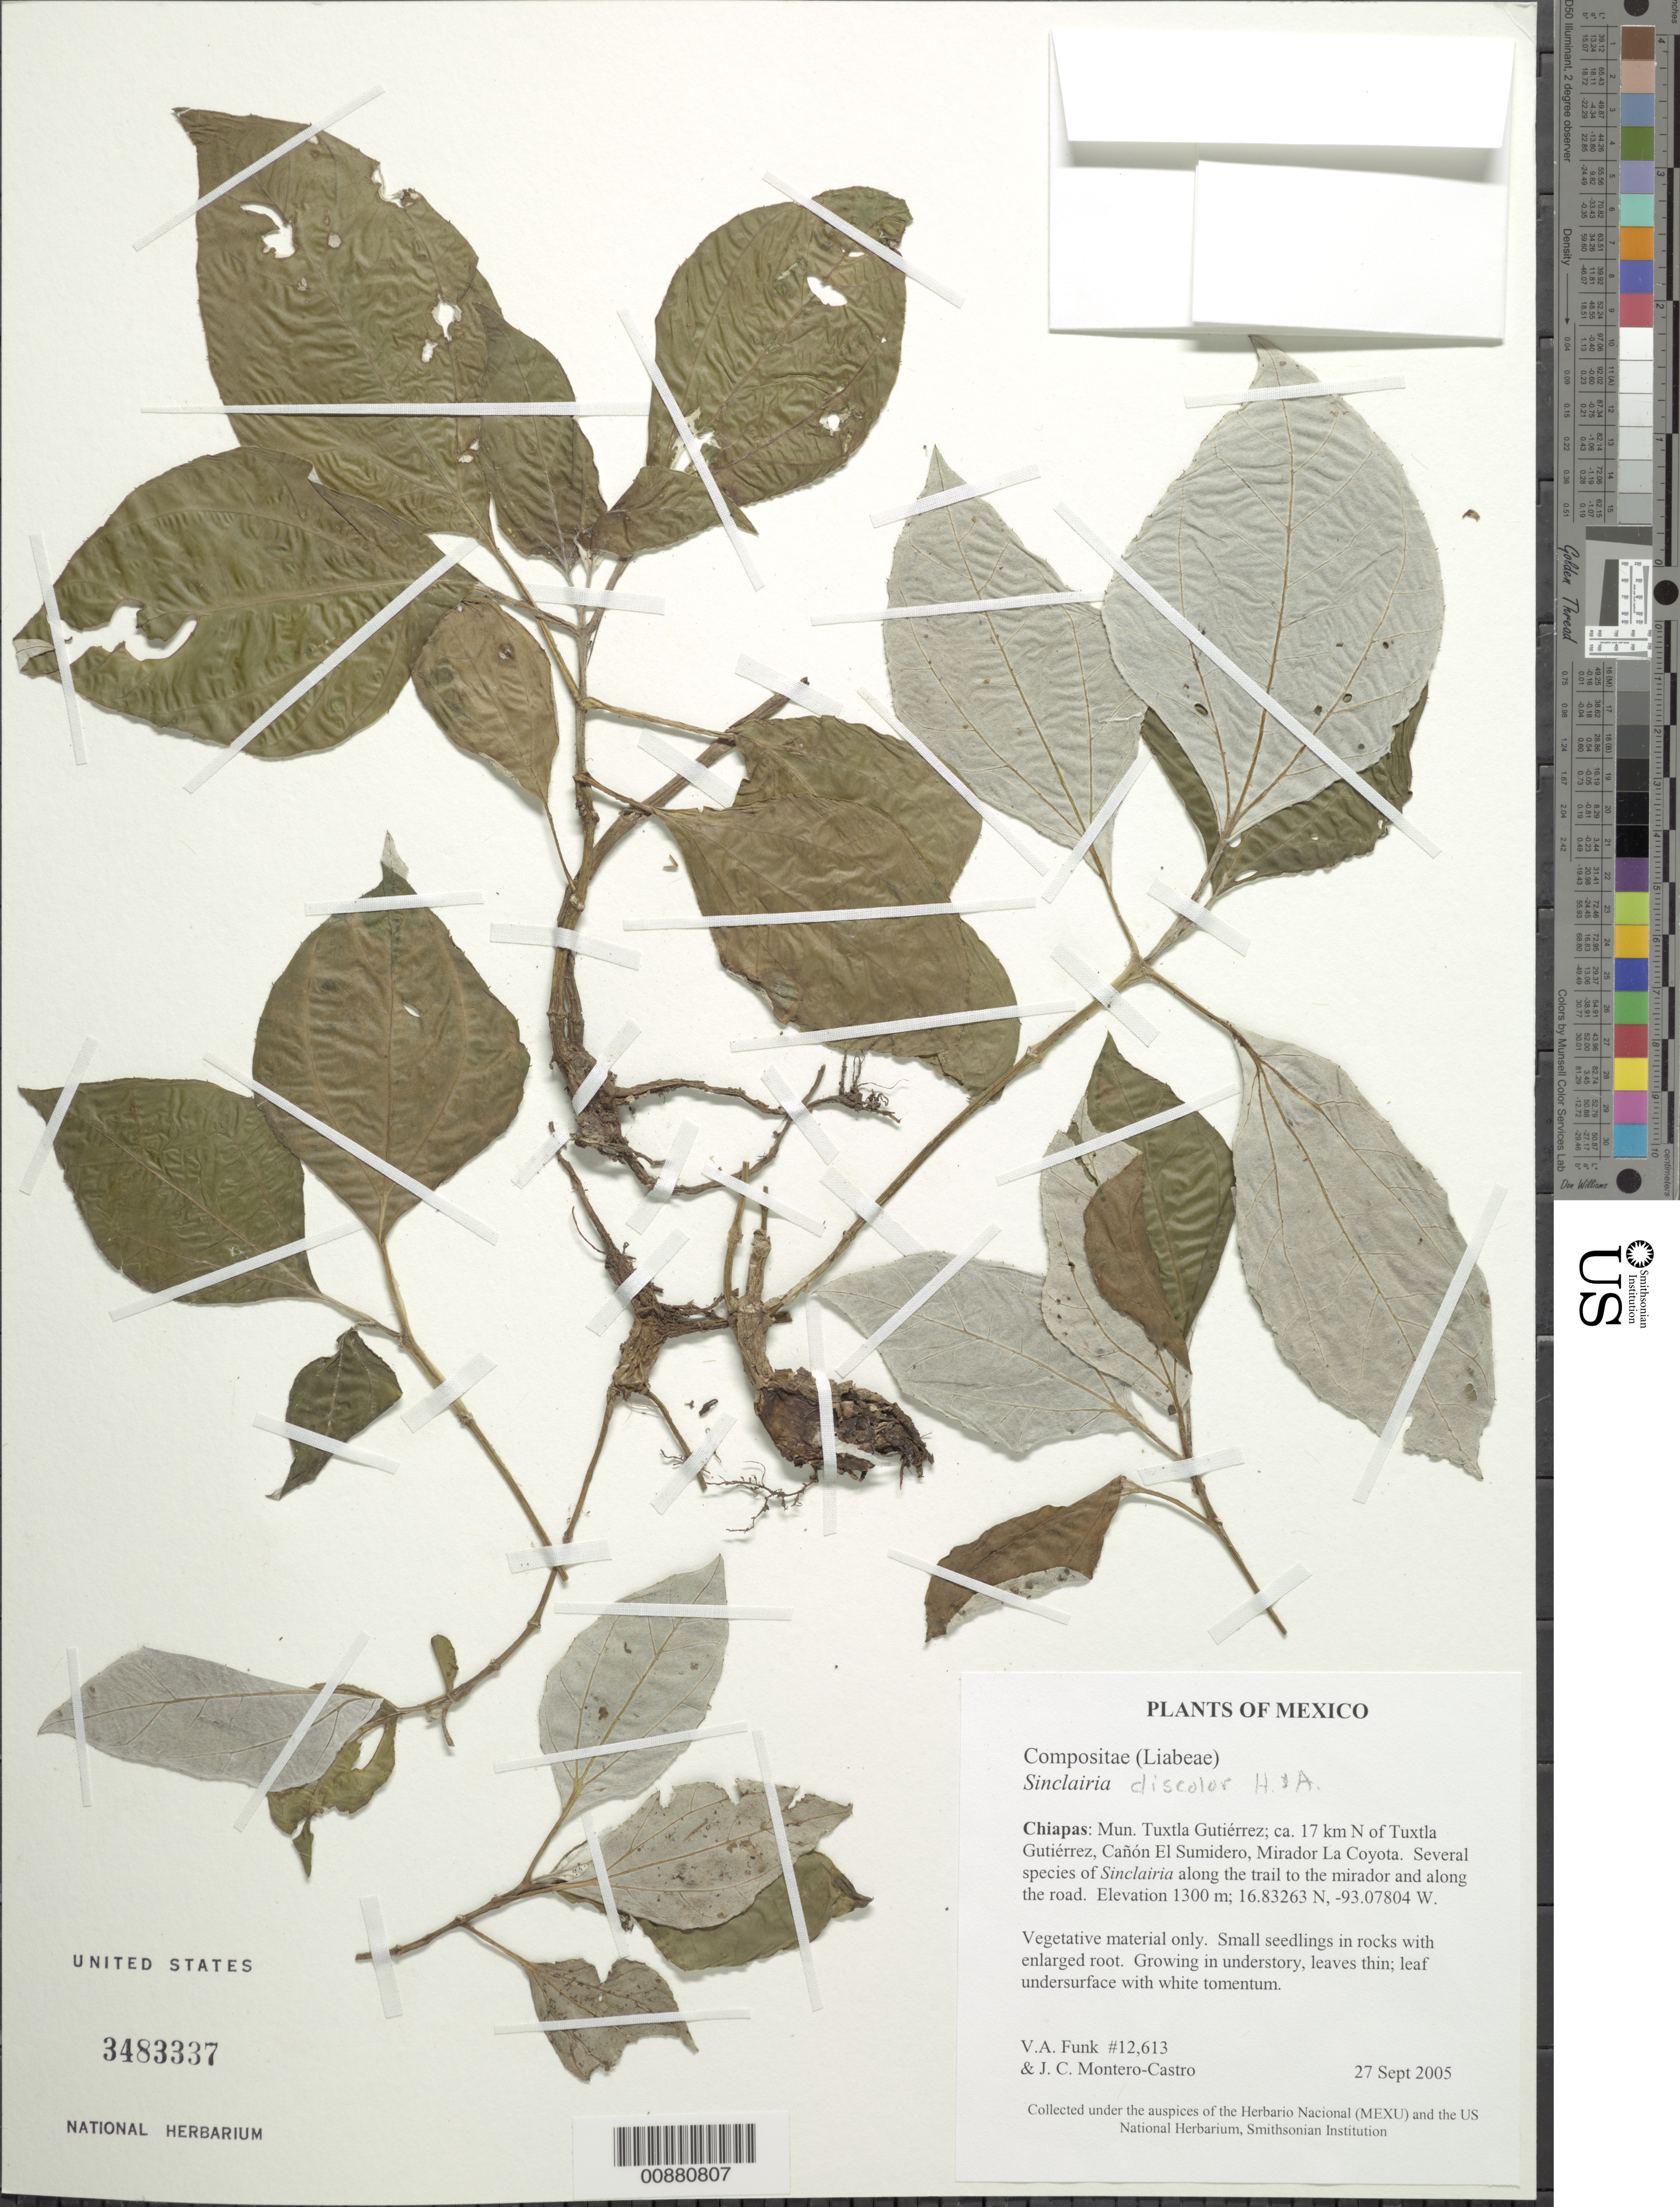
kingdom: Plantae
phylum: Tracheophyta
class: Magnoliopsida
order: Asterales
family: Asteraceae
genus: Sinclairia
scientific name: Sinclairia discolor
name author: Hook. & Arn.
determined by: Funk, Vicki A., (BOT), Smithsonian Institution - National Museum of Natural History (UNITED STATES)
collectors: V. Funk & J. Montero-Castro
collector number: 12613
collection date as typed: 27 September 2005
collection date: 2005-09-27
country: Mexico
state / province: Chiapas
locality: Mun. Tuxtla Gutiérrez; ca. 17 km N of Tuxtla Gutiérrez, Cañon El Sumidero, Mirador La Coyota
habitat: Several species of Sinclairia along trail to mirador and along road; in rocks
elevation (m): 1300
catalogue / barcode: US 3483337